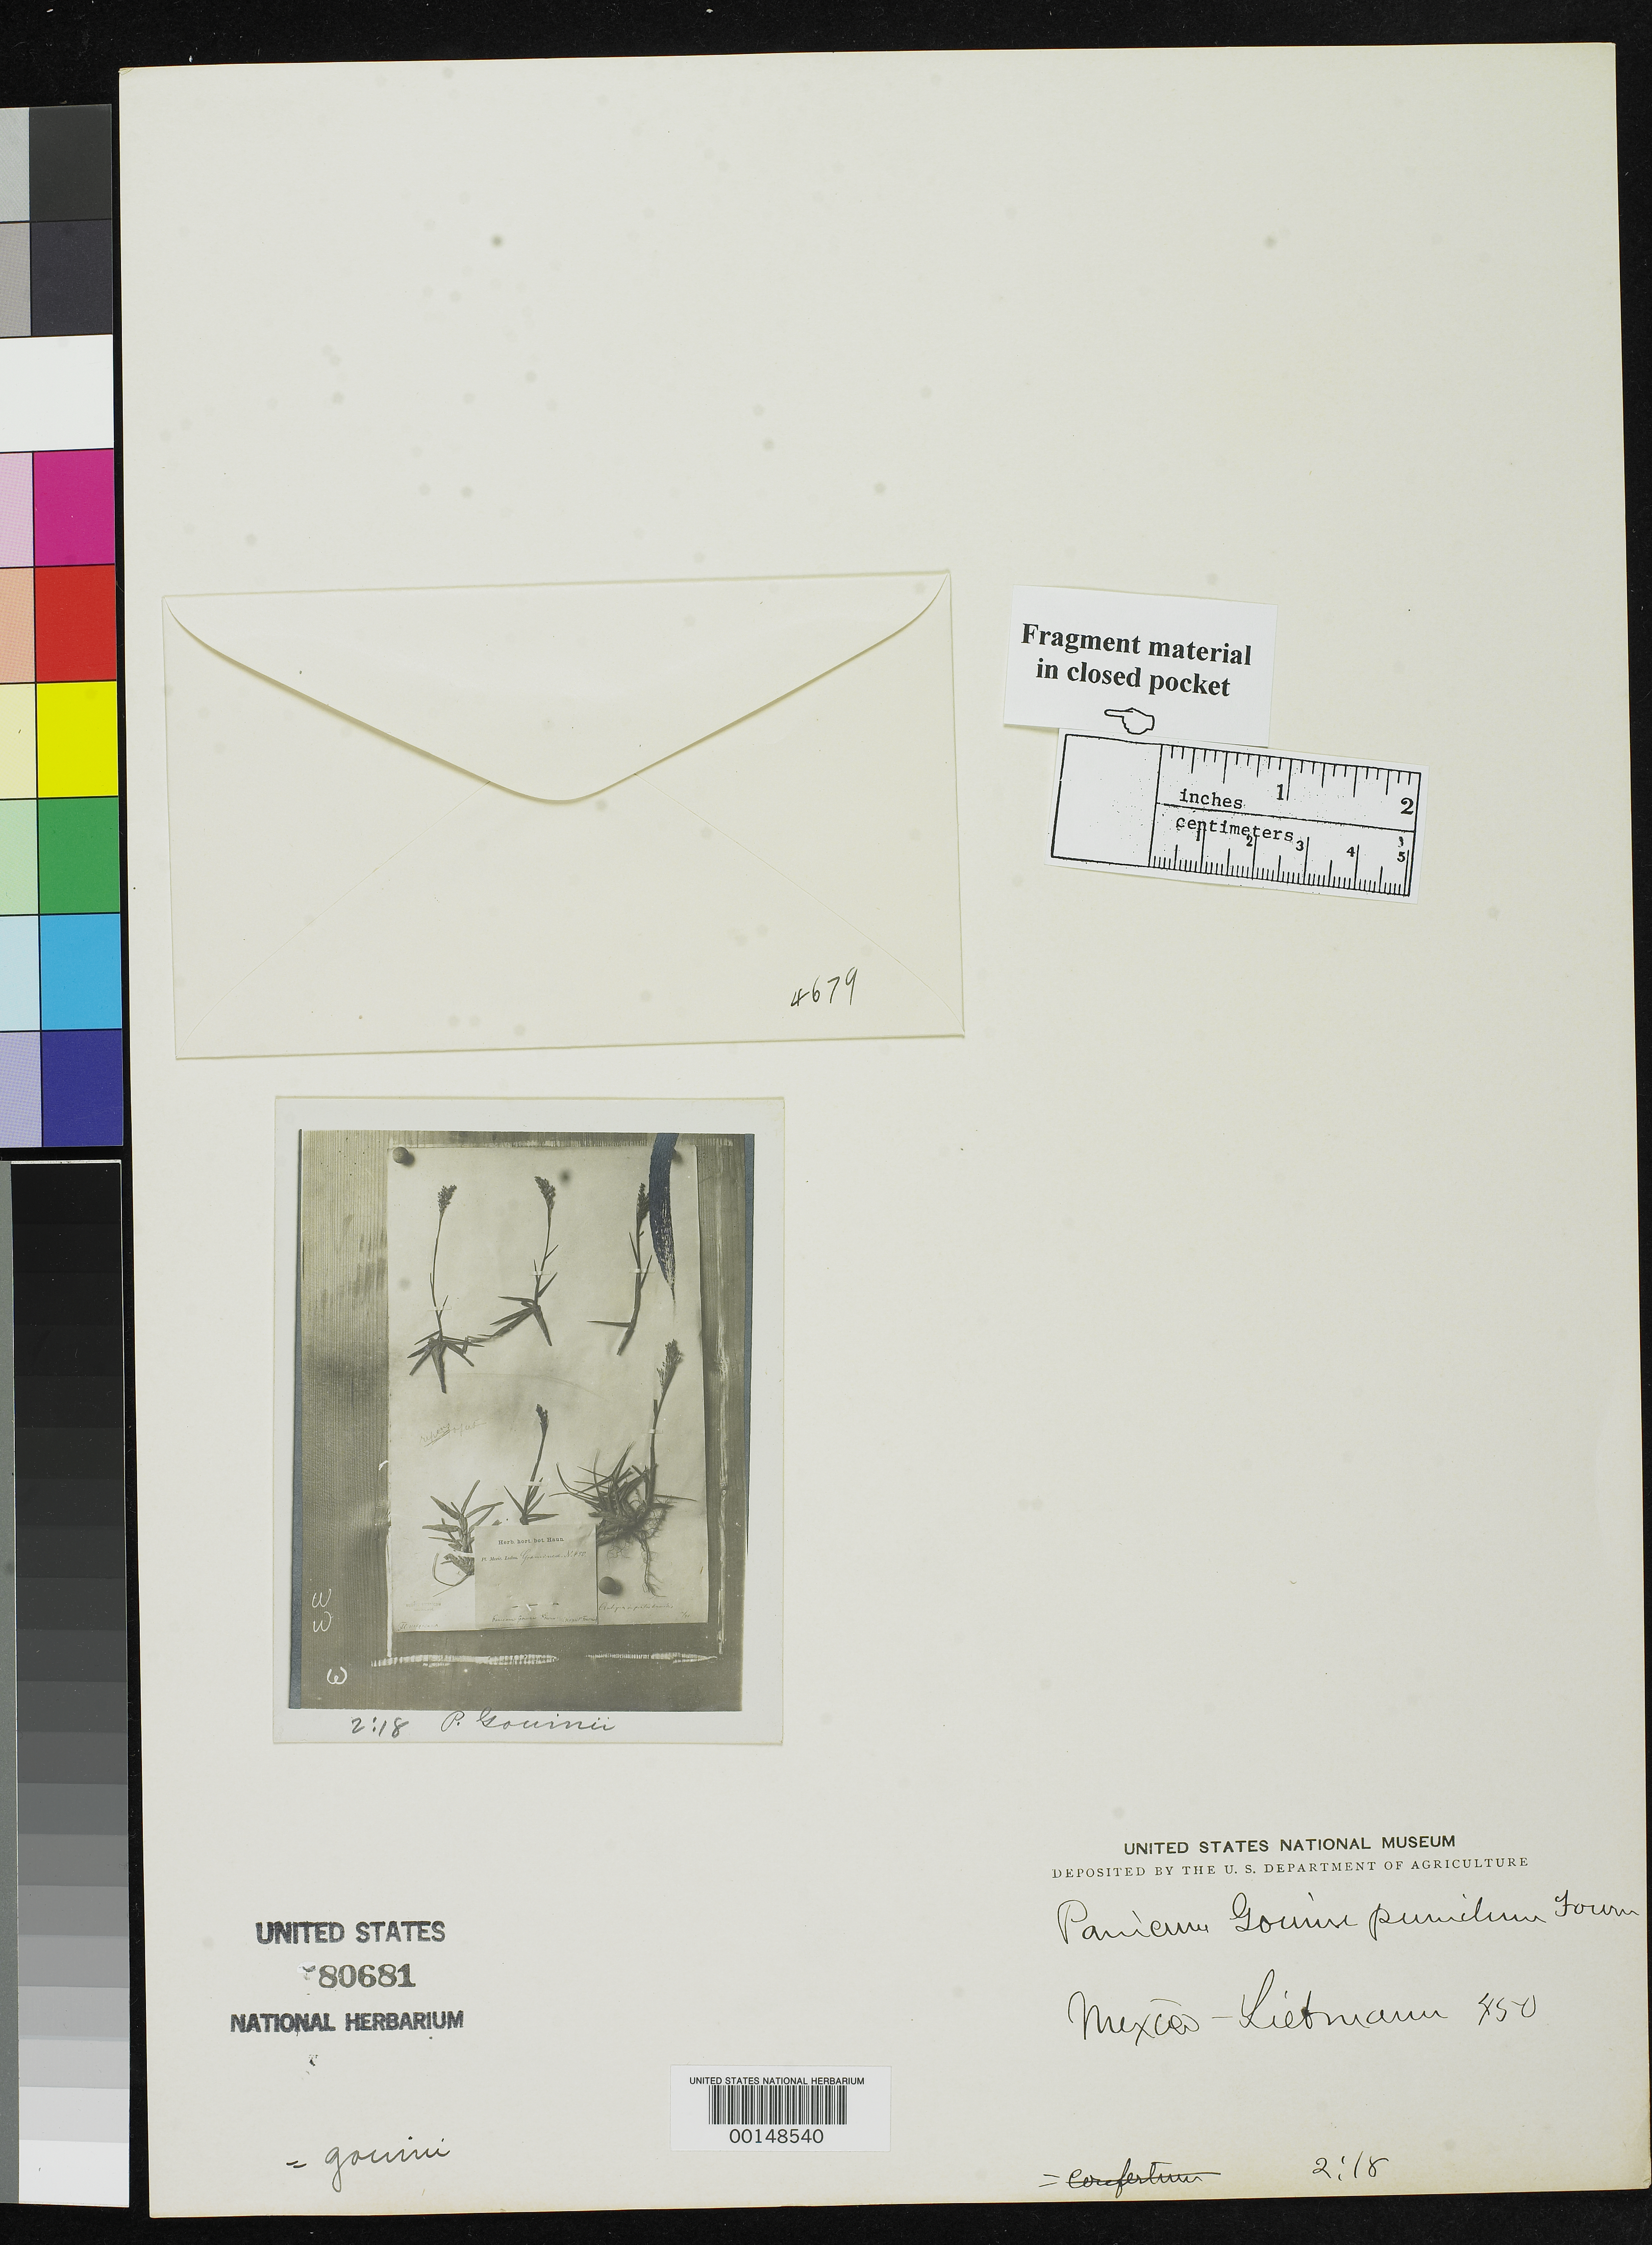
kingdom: Plantae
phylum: Tracheophyta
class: Liliopsida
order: Poales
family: Poaceae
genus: Panicum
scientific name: Panicum gouinii var. pumilum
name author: E. Fourn.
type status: Type Fragment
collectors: F. M. Liebmann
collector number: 450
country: Mexico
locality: E of Monserrat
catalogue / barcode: US 80681